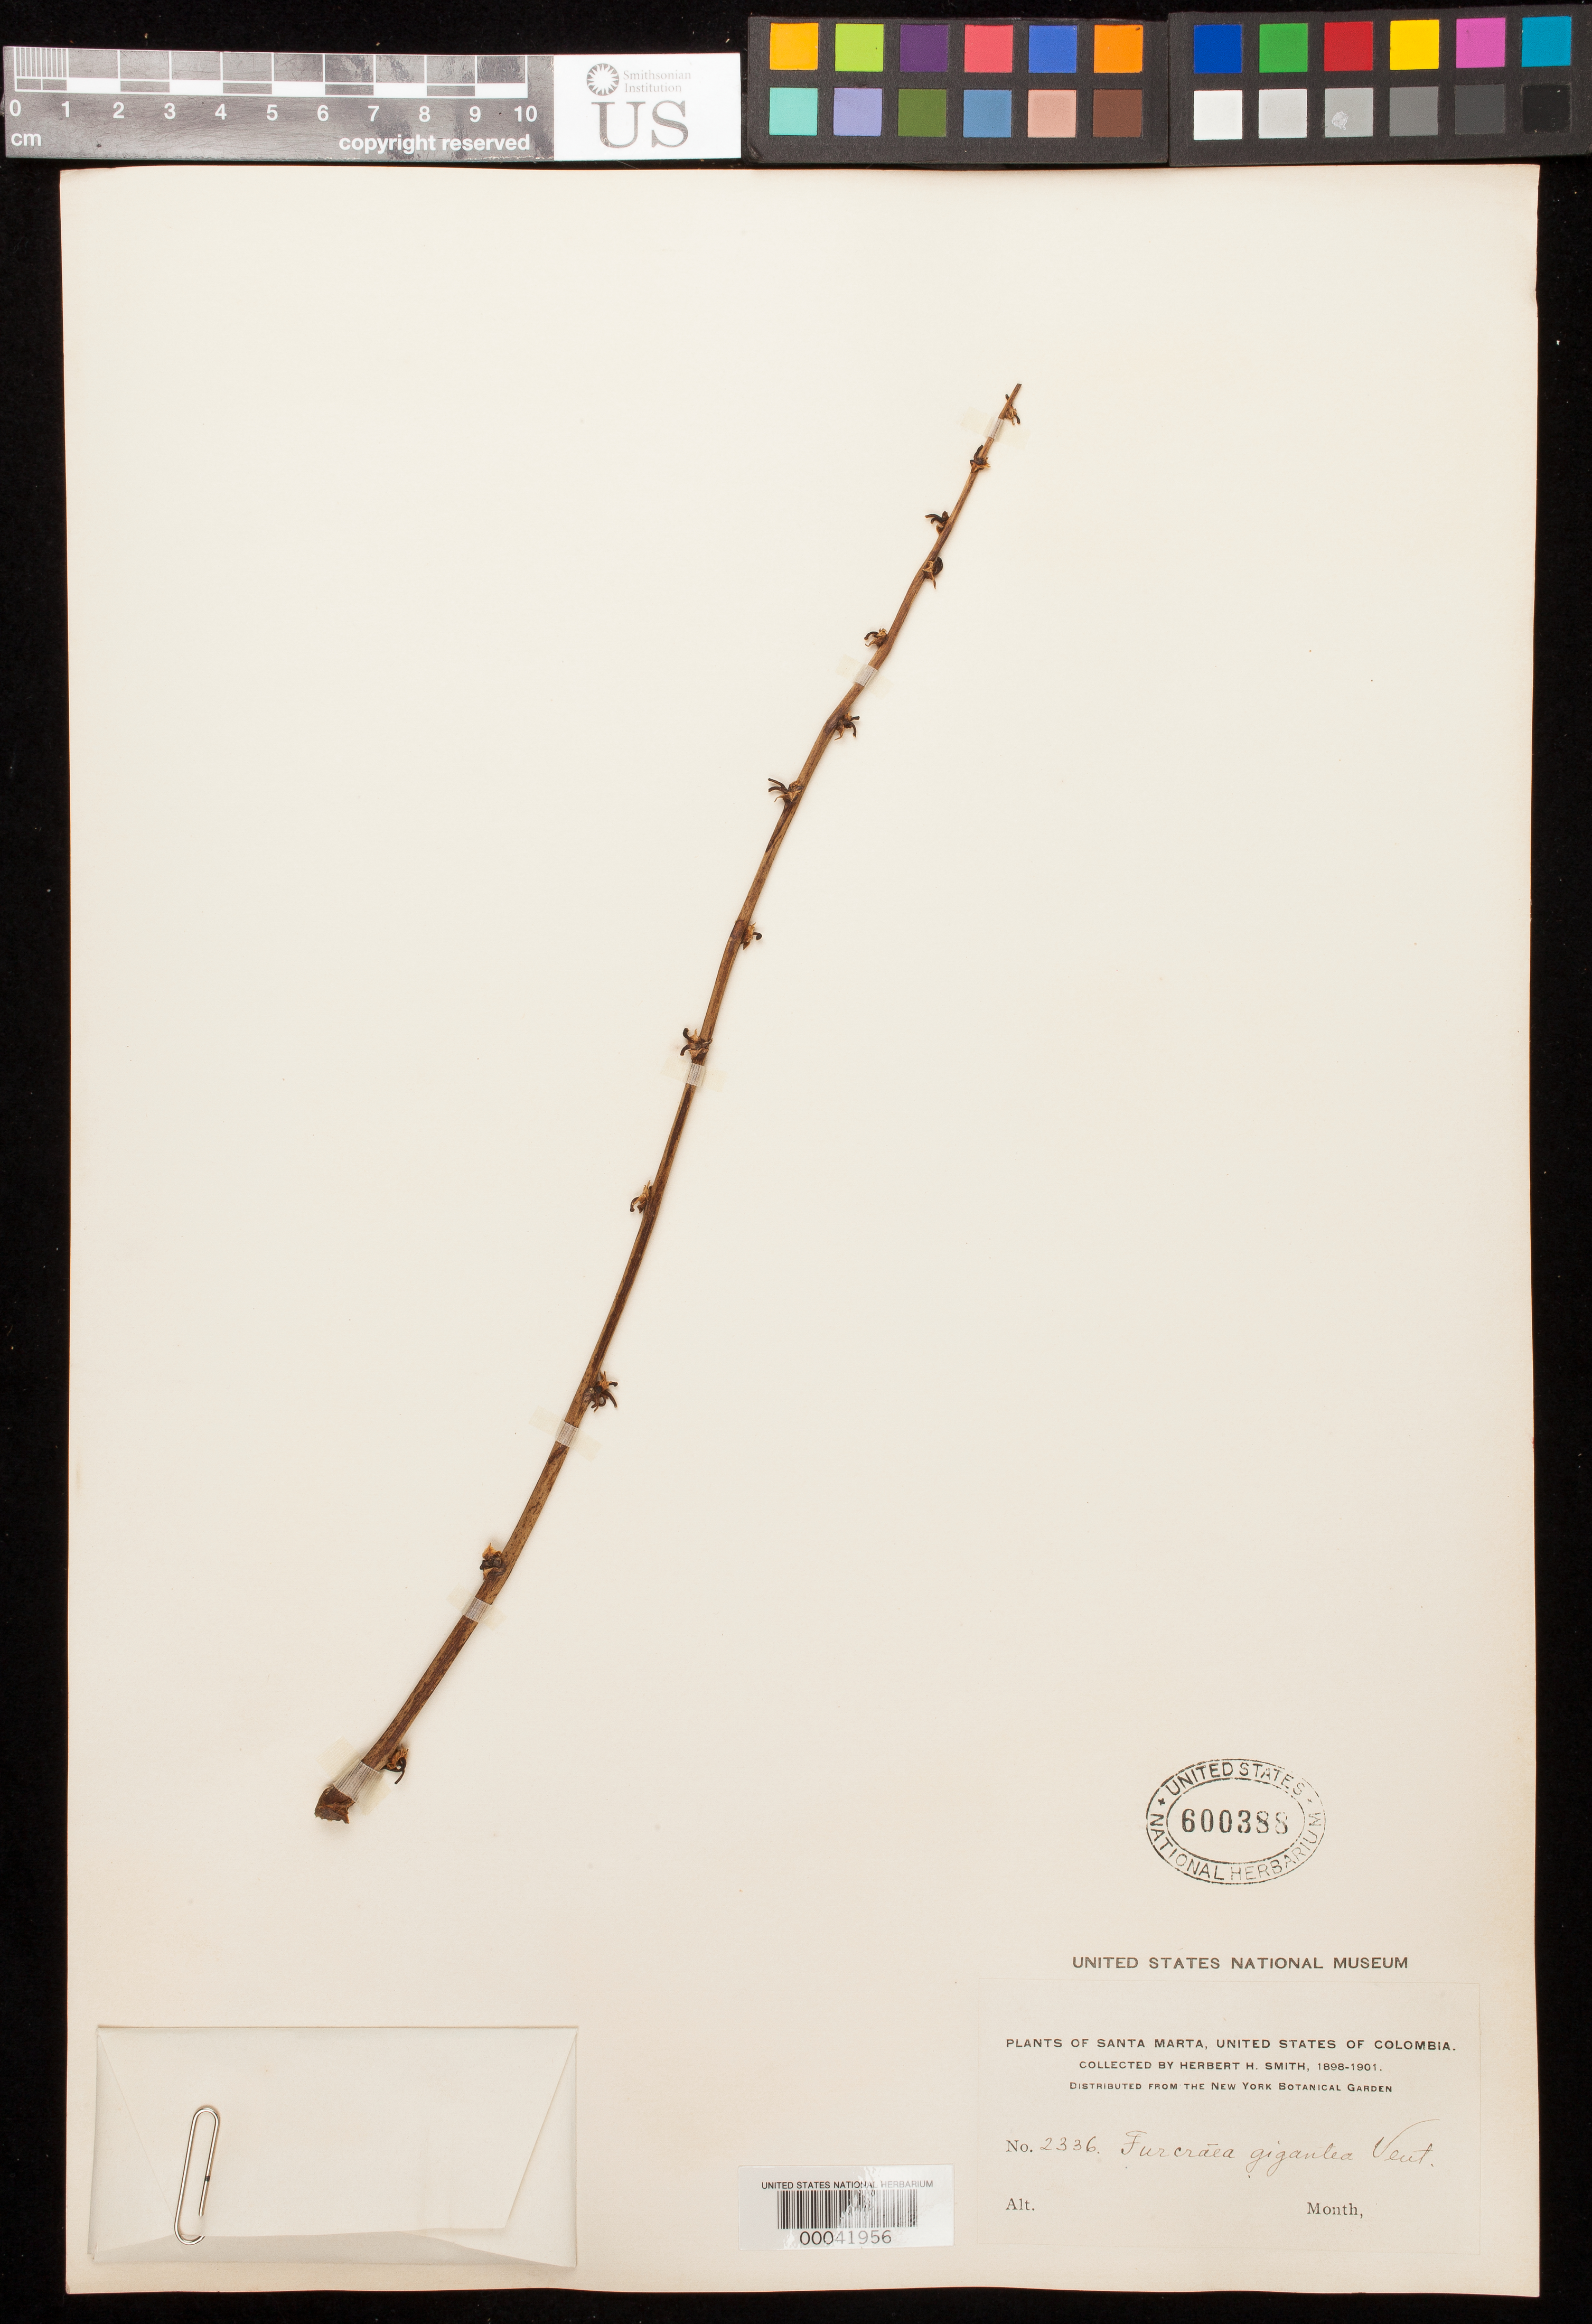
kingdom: Plantae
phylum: Tracheophyta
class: Liliopsida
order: Asparagales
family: Asparagaceae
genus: Furcraea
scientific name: Furcraea gigantea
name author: Vent.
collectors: Herbert H. Smith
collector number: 2336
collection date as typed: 1898 to -- -- 1901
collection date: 1898/1901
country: Colombia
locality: Santa Marta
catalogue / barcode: US 600388